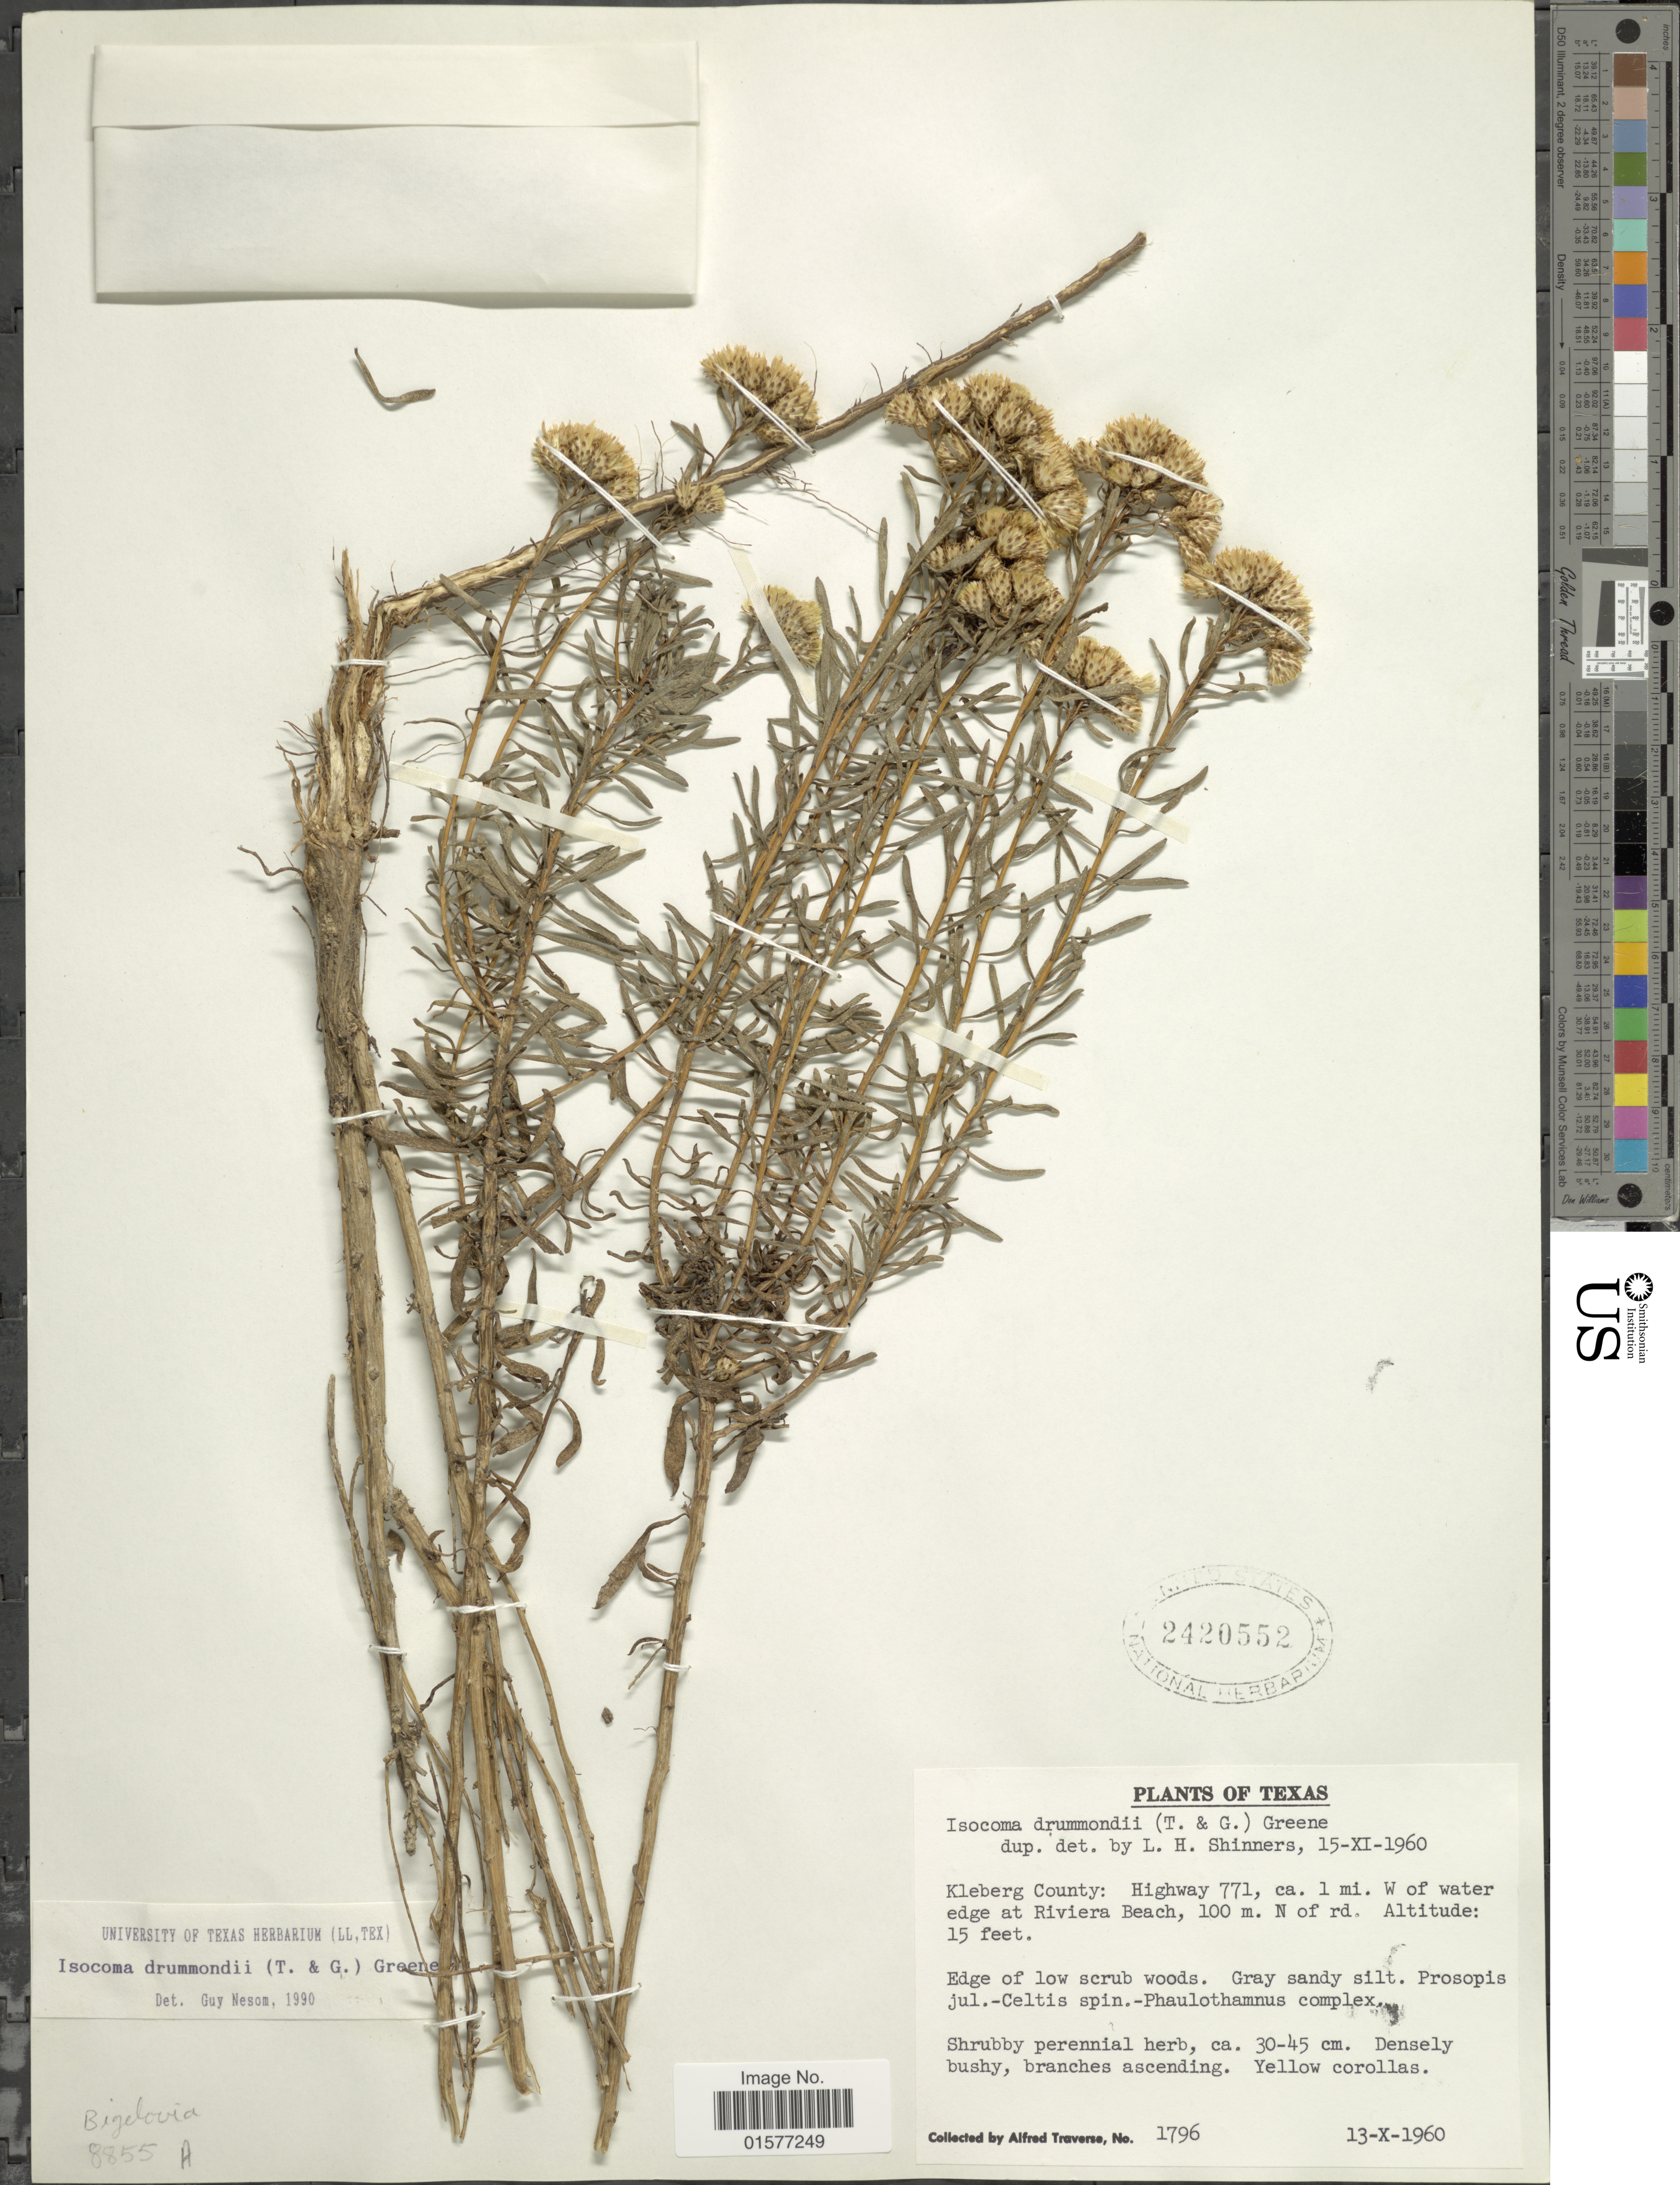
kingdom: Plantae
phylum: Tracheophyta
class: Magnoliopsida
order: Asterales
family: Asteraceae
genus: Isocoma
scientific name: Isocoma drummondii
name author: (Torr. & A. Gray) Greene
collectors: A. Traverse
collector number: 1796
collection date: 1960-10-13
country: United States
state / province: Texas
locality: Kleberg County: Highway 771, 1 mi. W of water edge at Riviera Beach, 100 m. N of rd.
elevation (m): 100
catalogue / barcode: US 2420552